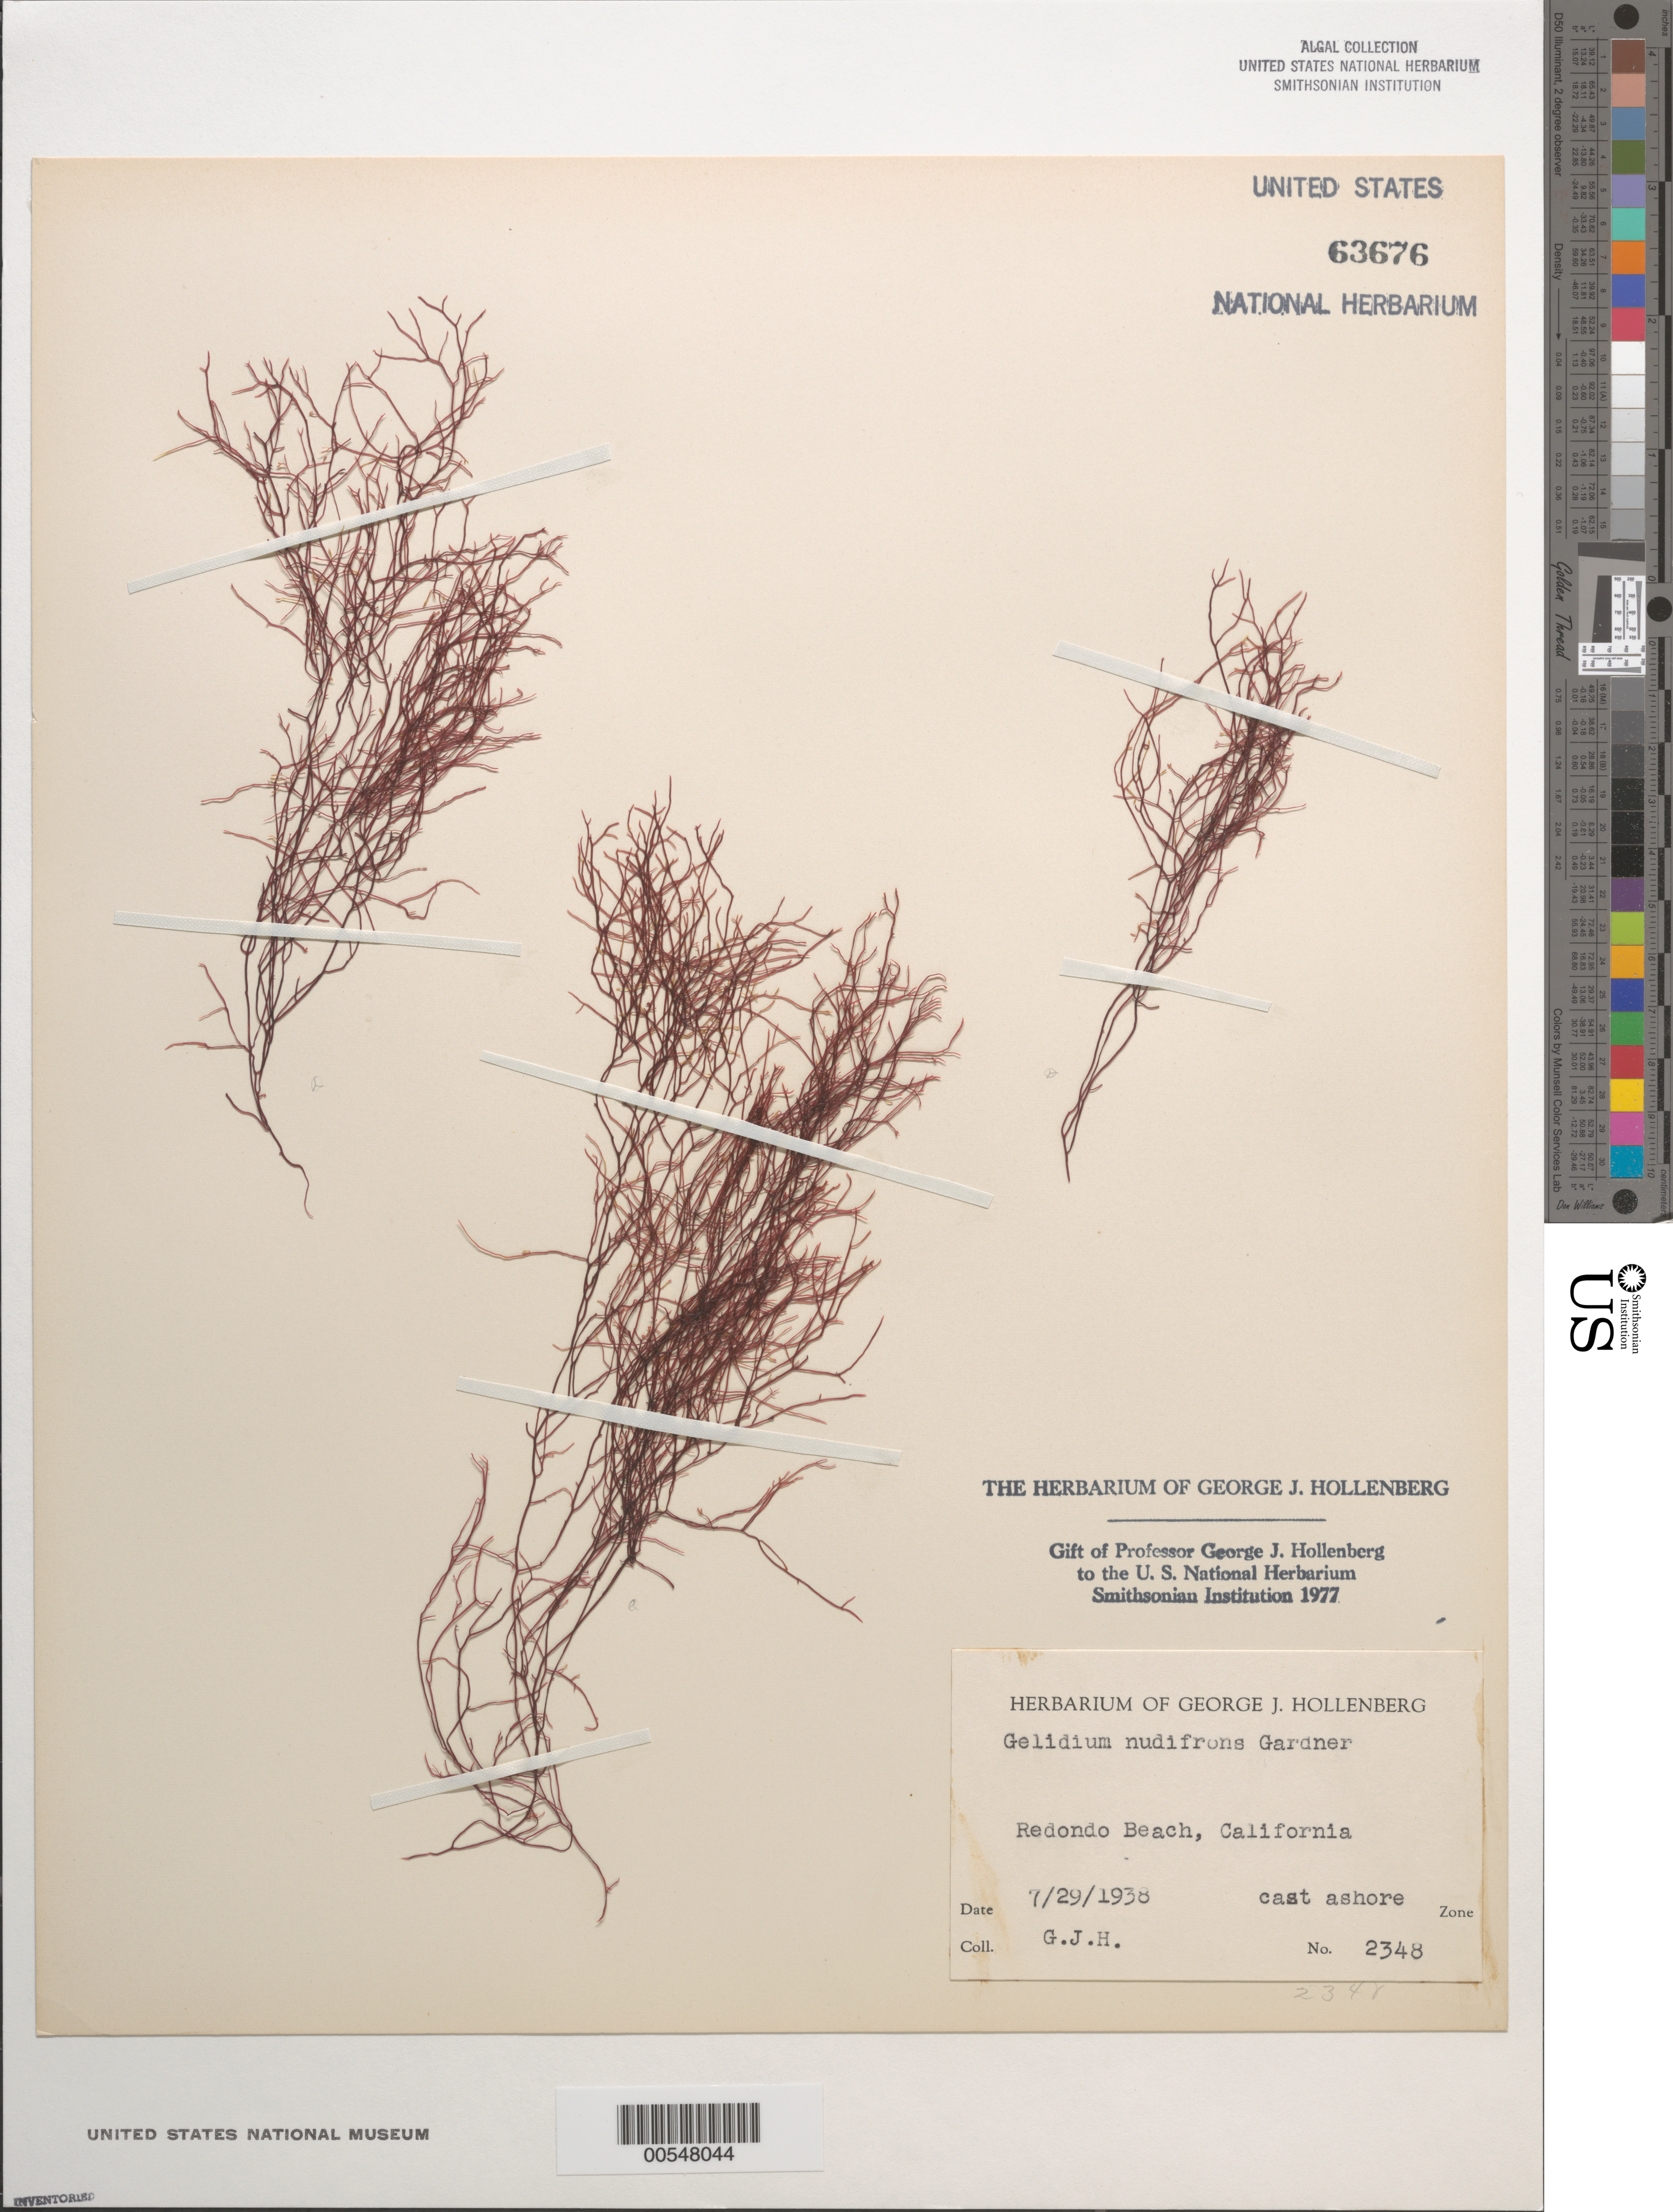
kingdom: Plantae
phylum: Rhodophyta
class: Florideophyceae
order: Gelidiales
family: Gelidiaceae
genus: Gelidium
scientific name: Gelidium nudifrons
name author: N.L. Gardner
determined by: Hollenberg, George J.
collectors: G. Hollenberg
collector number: GJH 2348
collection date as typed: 29 Jul 1938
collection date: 1938-07-29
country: United States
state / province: California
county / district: Los Angeles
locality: Redondo Beach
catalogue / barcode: US 63676